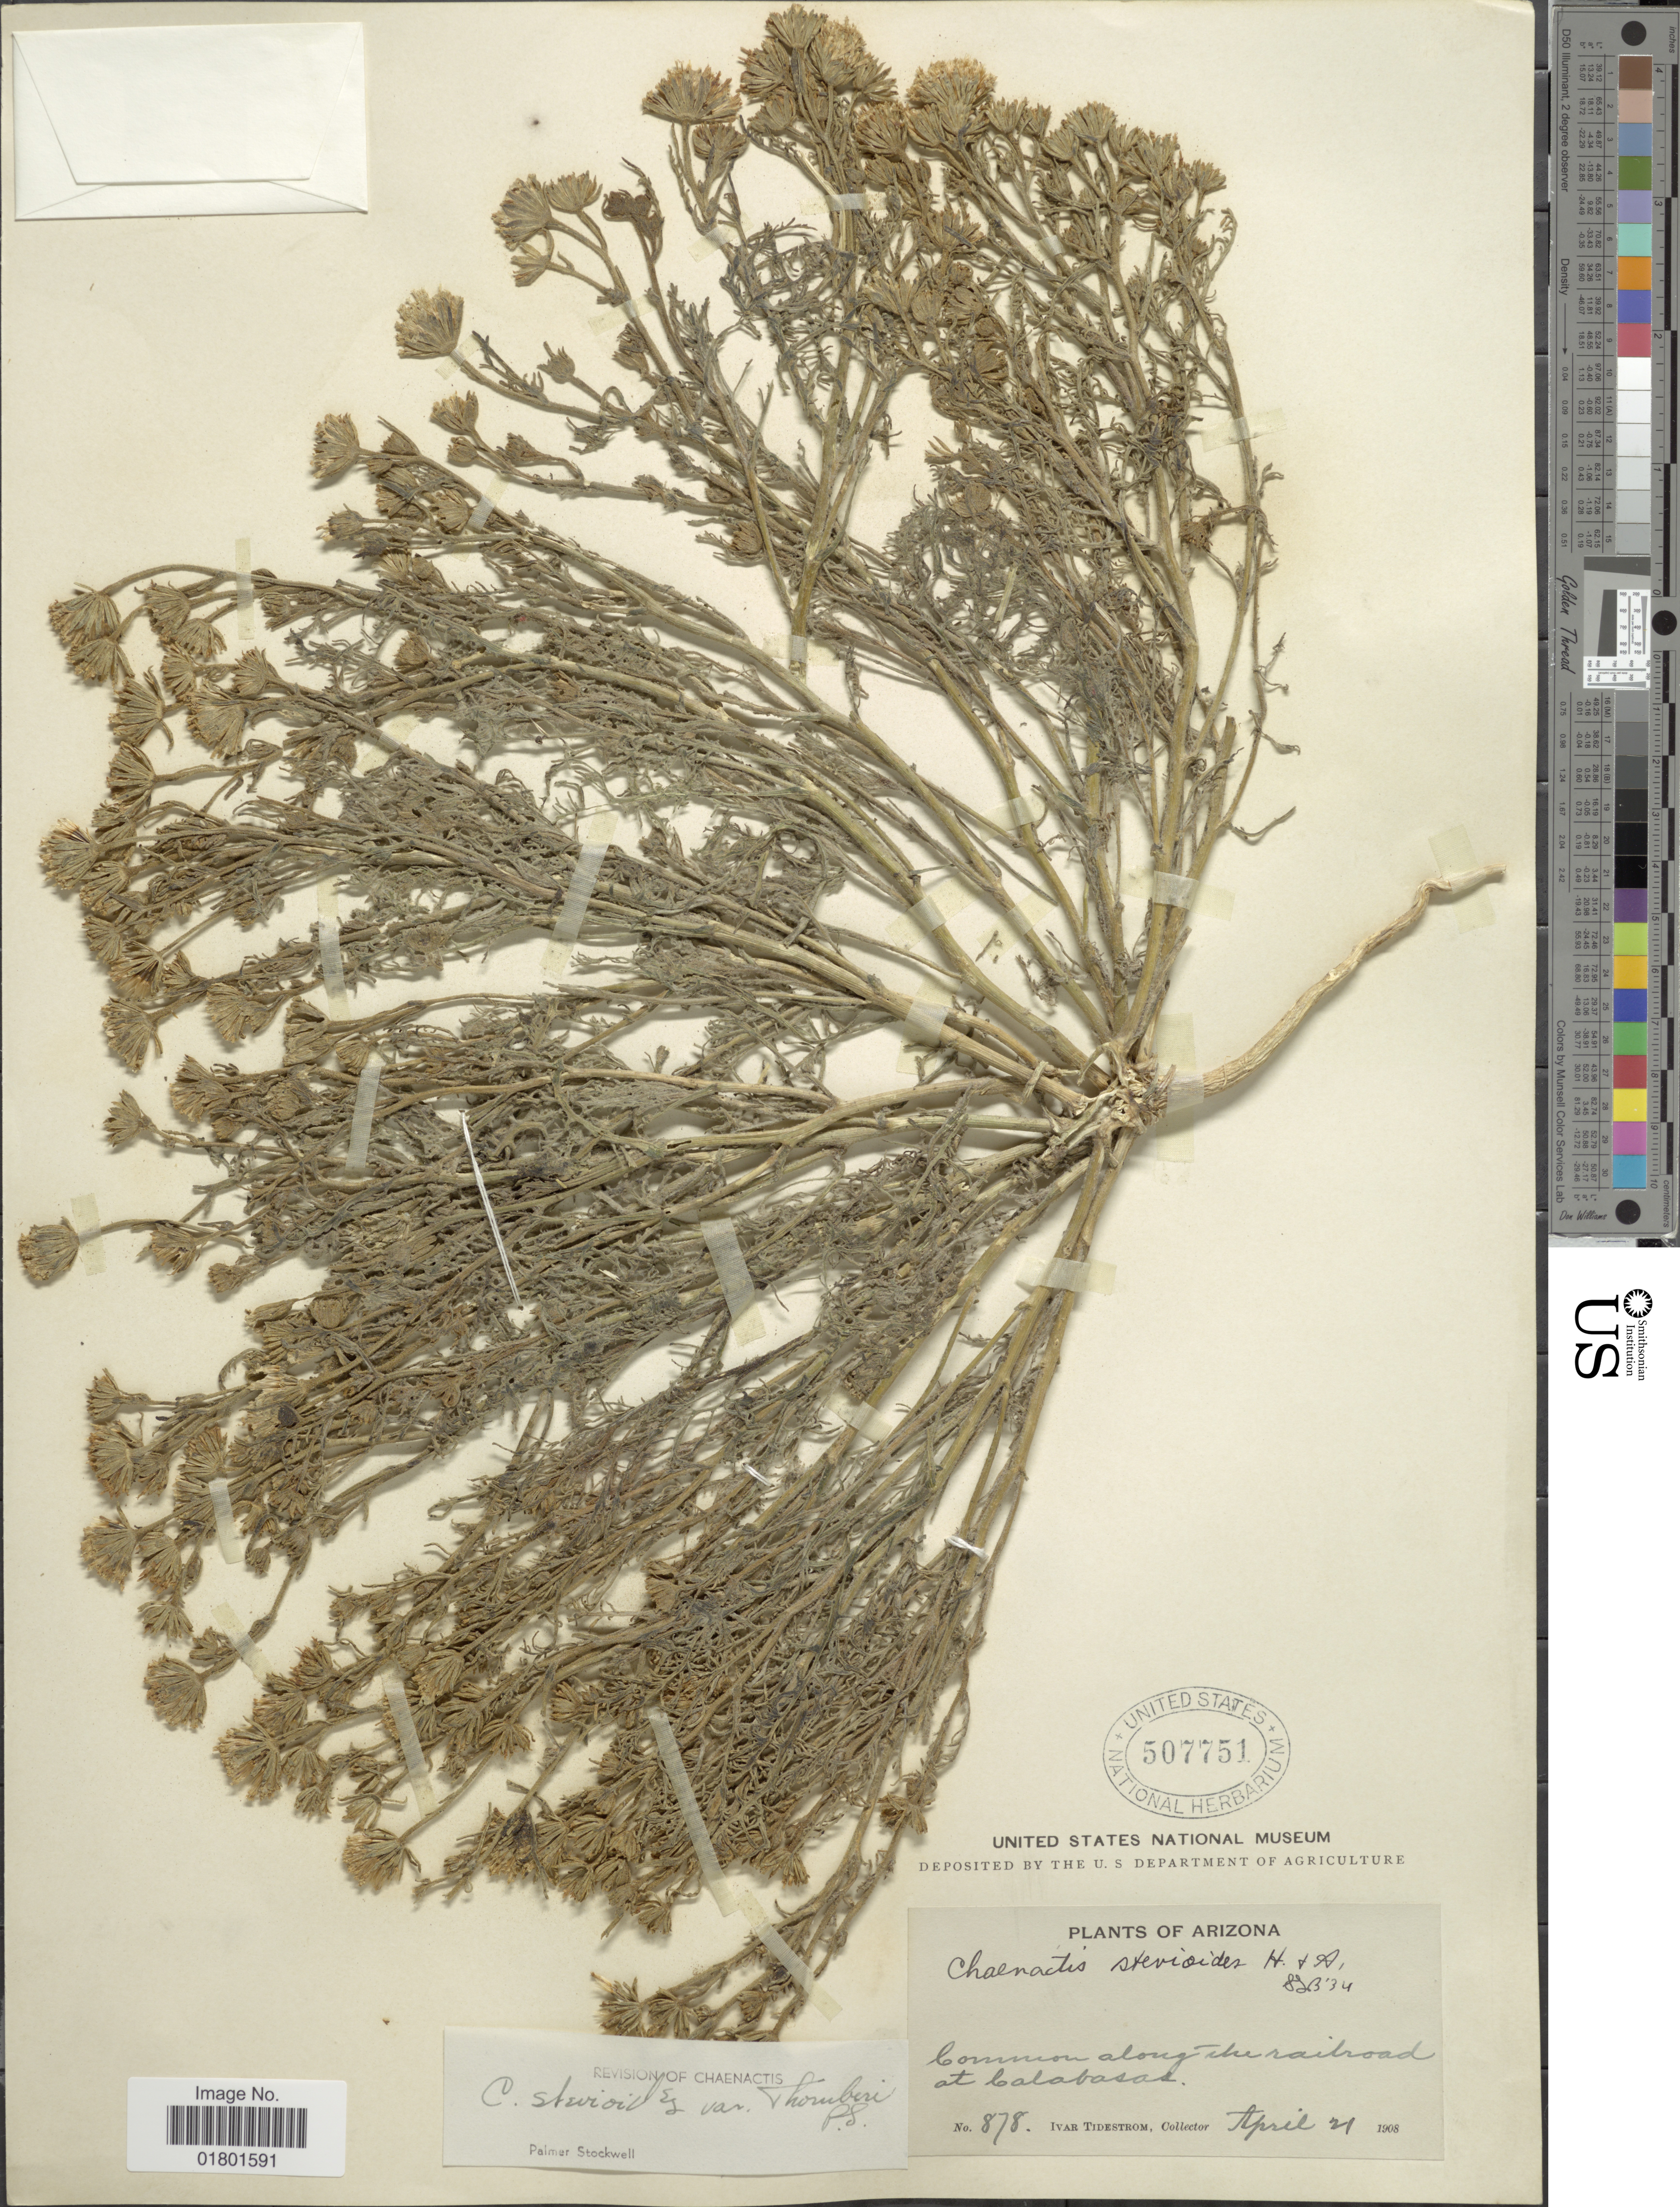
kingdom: Plantae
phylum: Tracheophyta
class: Magnoliopsida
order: Asterales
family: Asteraceae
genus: Chaenactis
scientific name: Chaenactis stevioides var. thornberi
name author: Stockw.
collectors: I. F. Tidestrom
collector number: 878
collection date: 1908-04-21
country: United States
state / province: Arizona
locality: Along the railroad at Calabasas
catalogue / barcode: US 507751